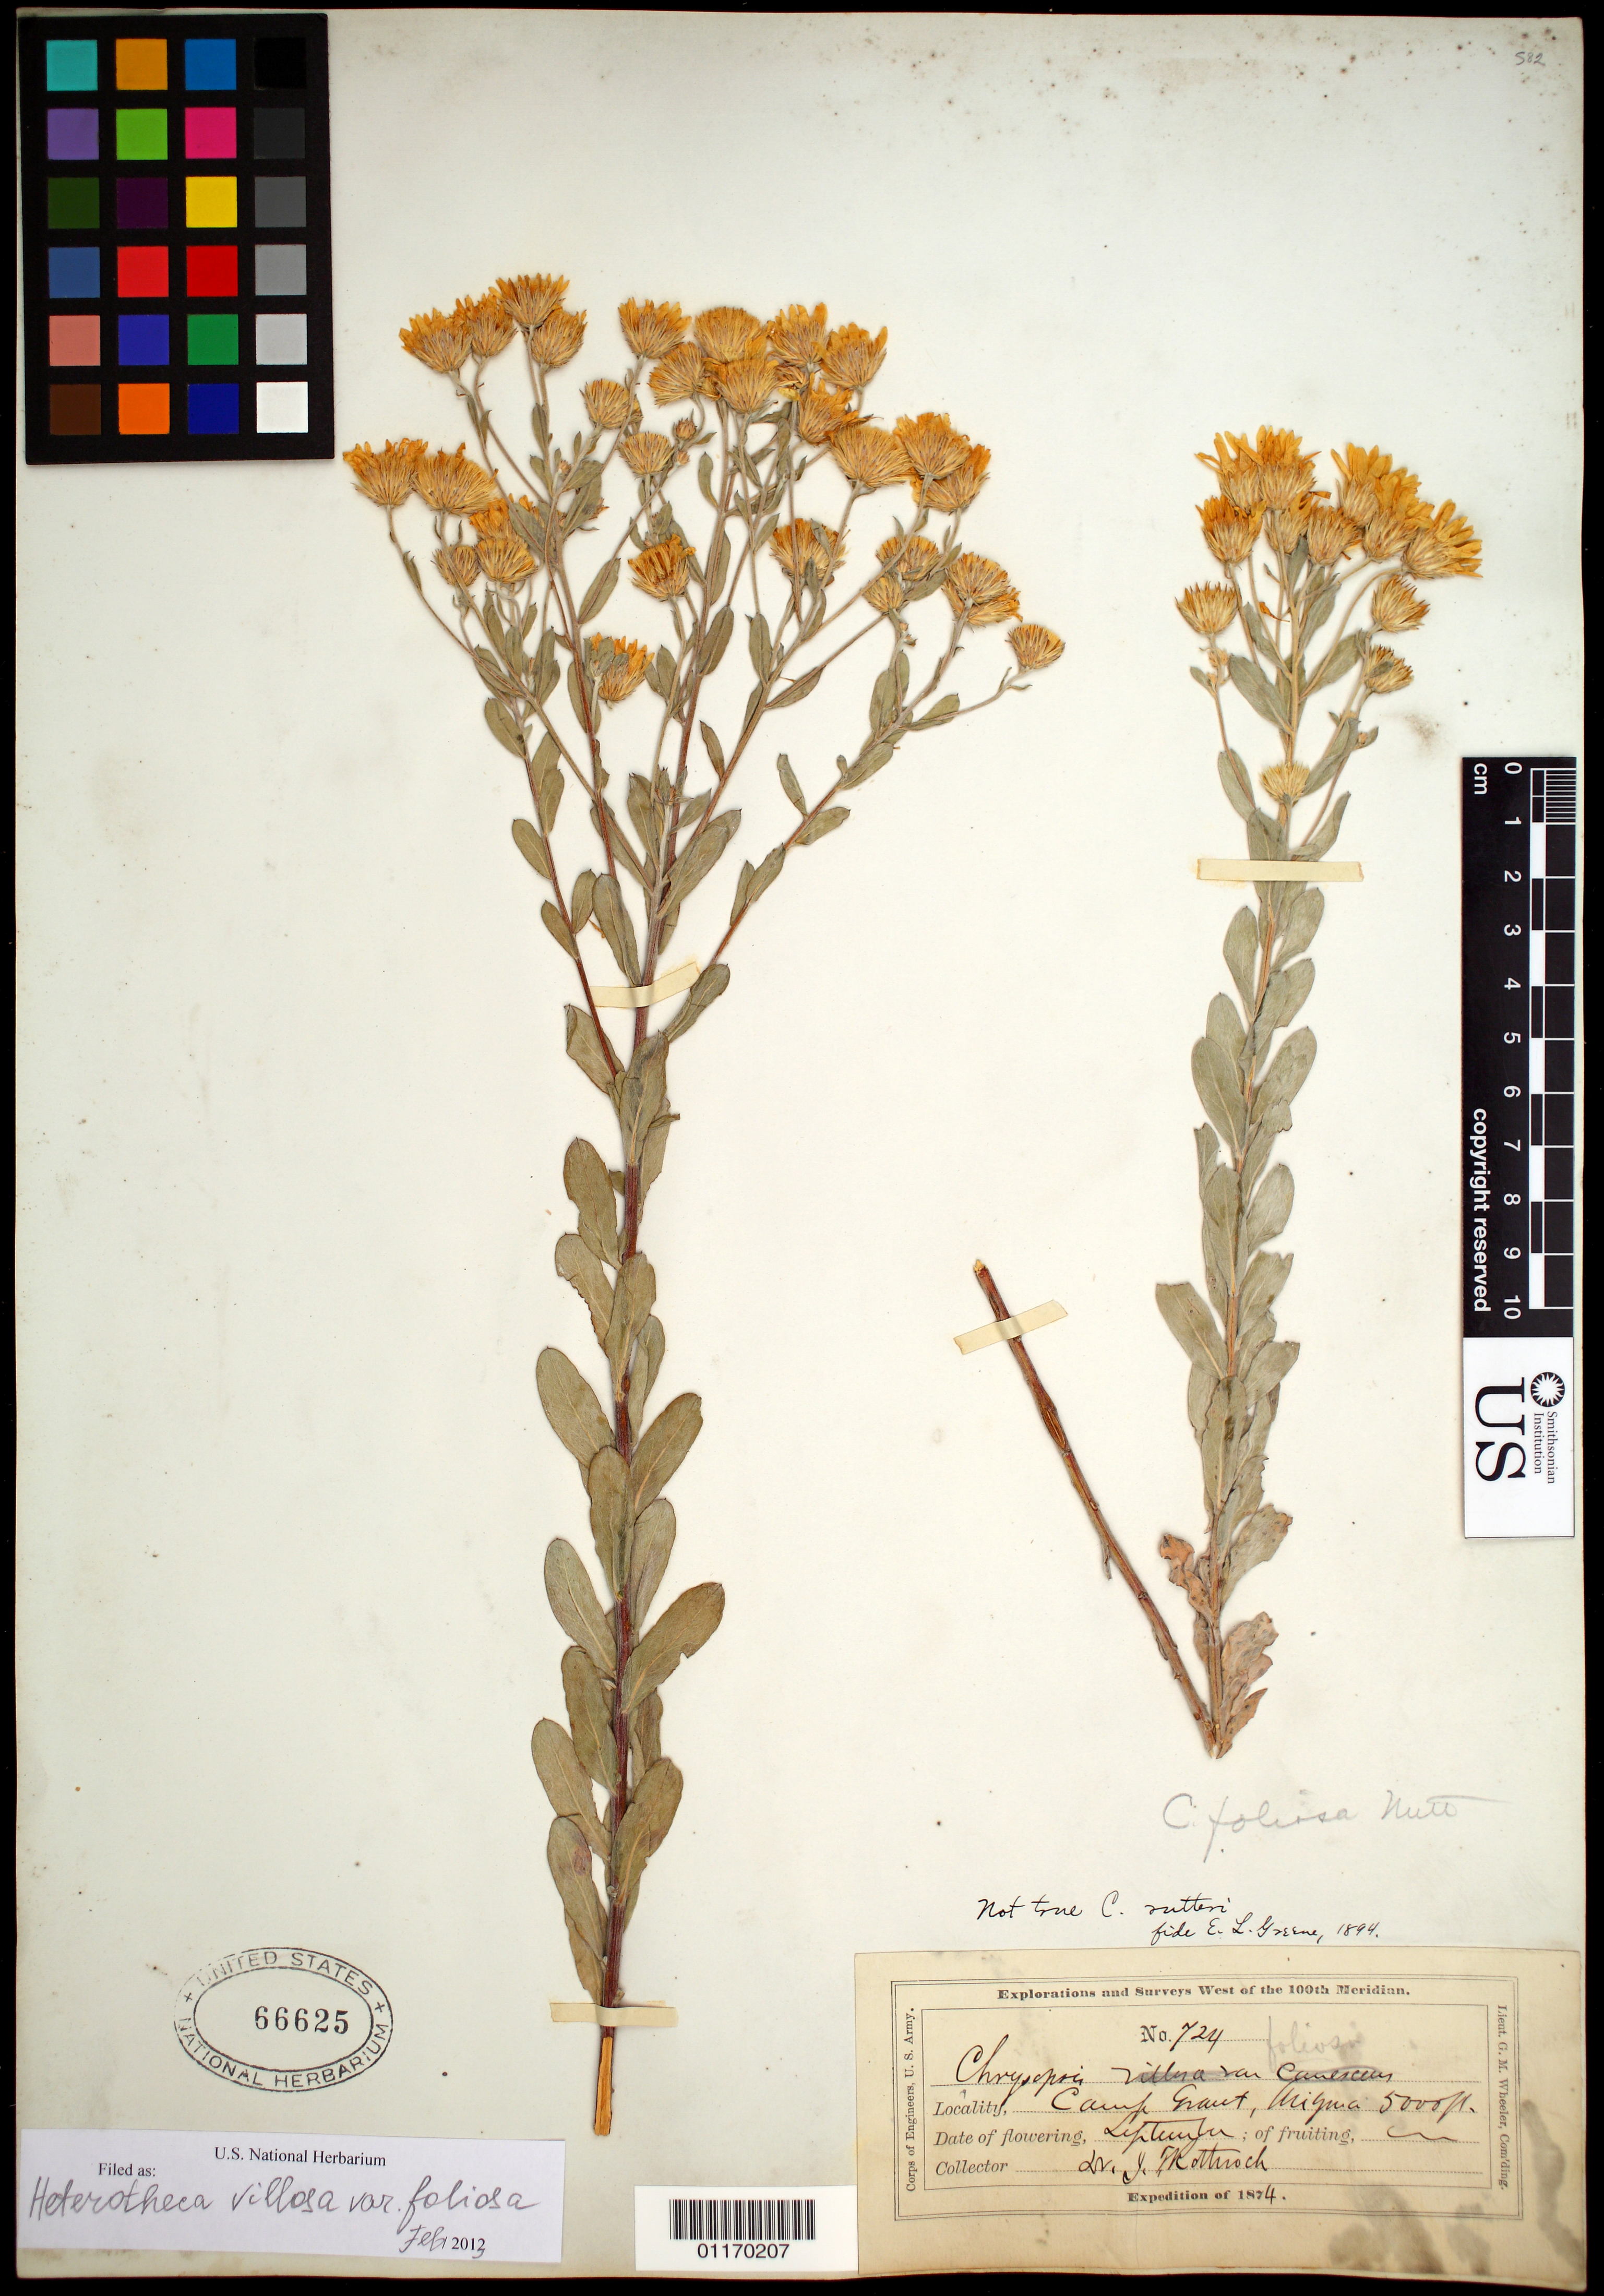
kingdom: Plantae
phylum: Tracheophyta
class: Magnoliopsida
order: Asterales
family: Asteraceae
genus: Heterotheca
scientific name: Heterotheca villosa var. foliosa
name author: (Nutt.) V.L. Harms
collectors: J. T. Rothrock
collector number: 724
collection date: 1874-09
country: United States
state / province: Arizona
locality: Camp Grant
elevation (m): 1524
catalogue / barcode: US 66625